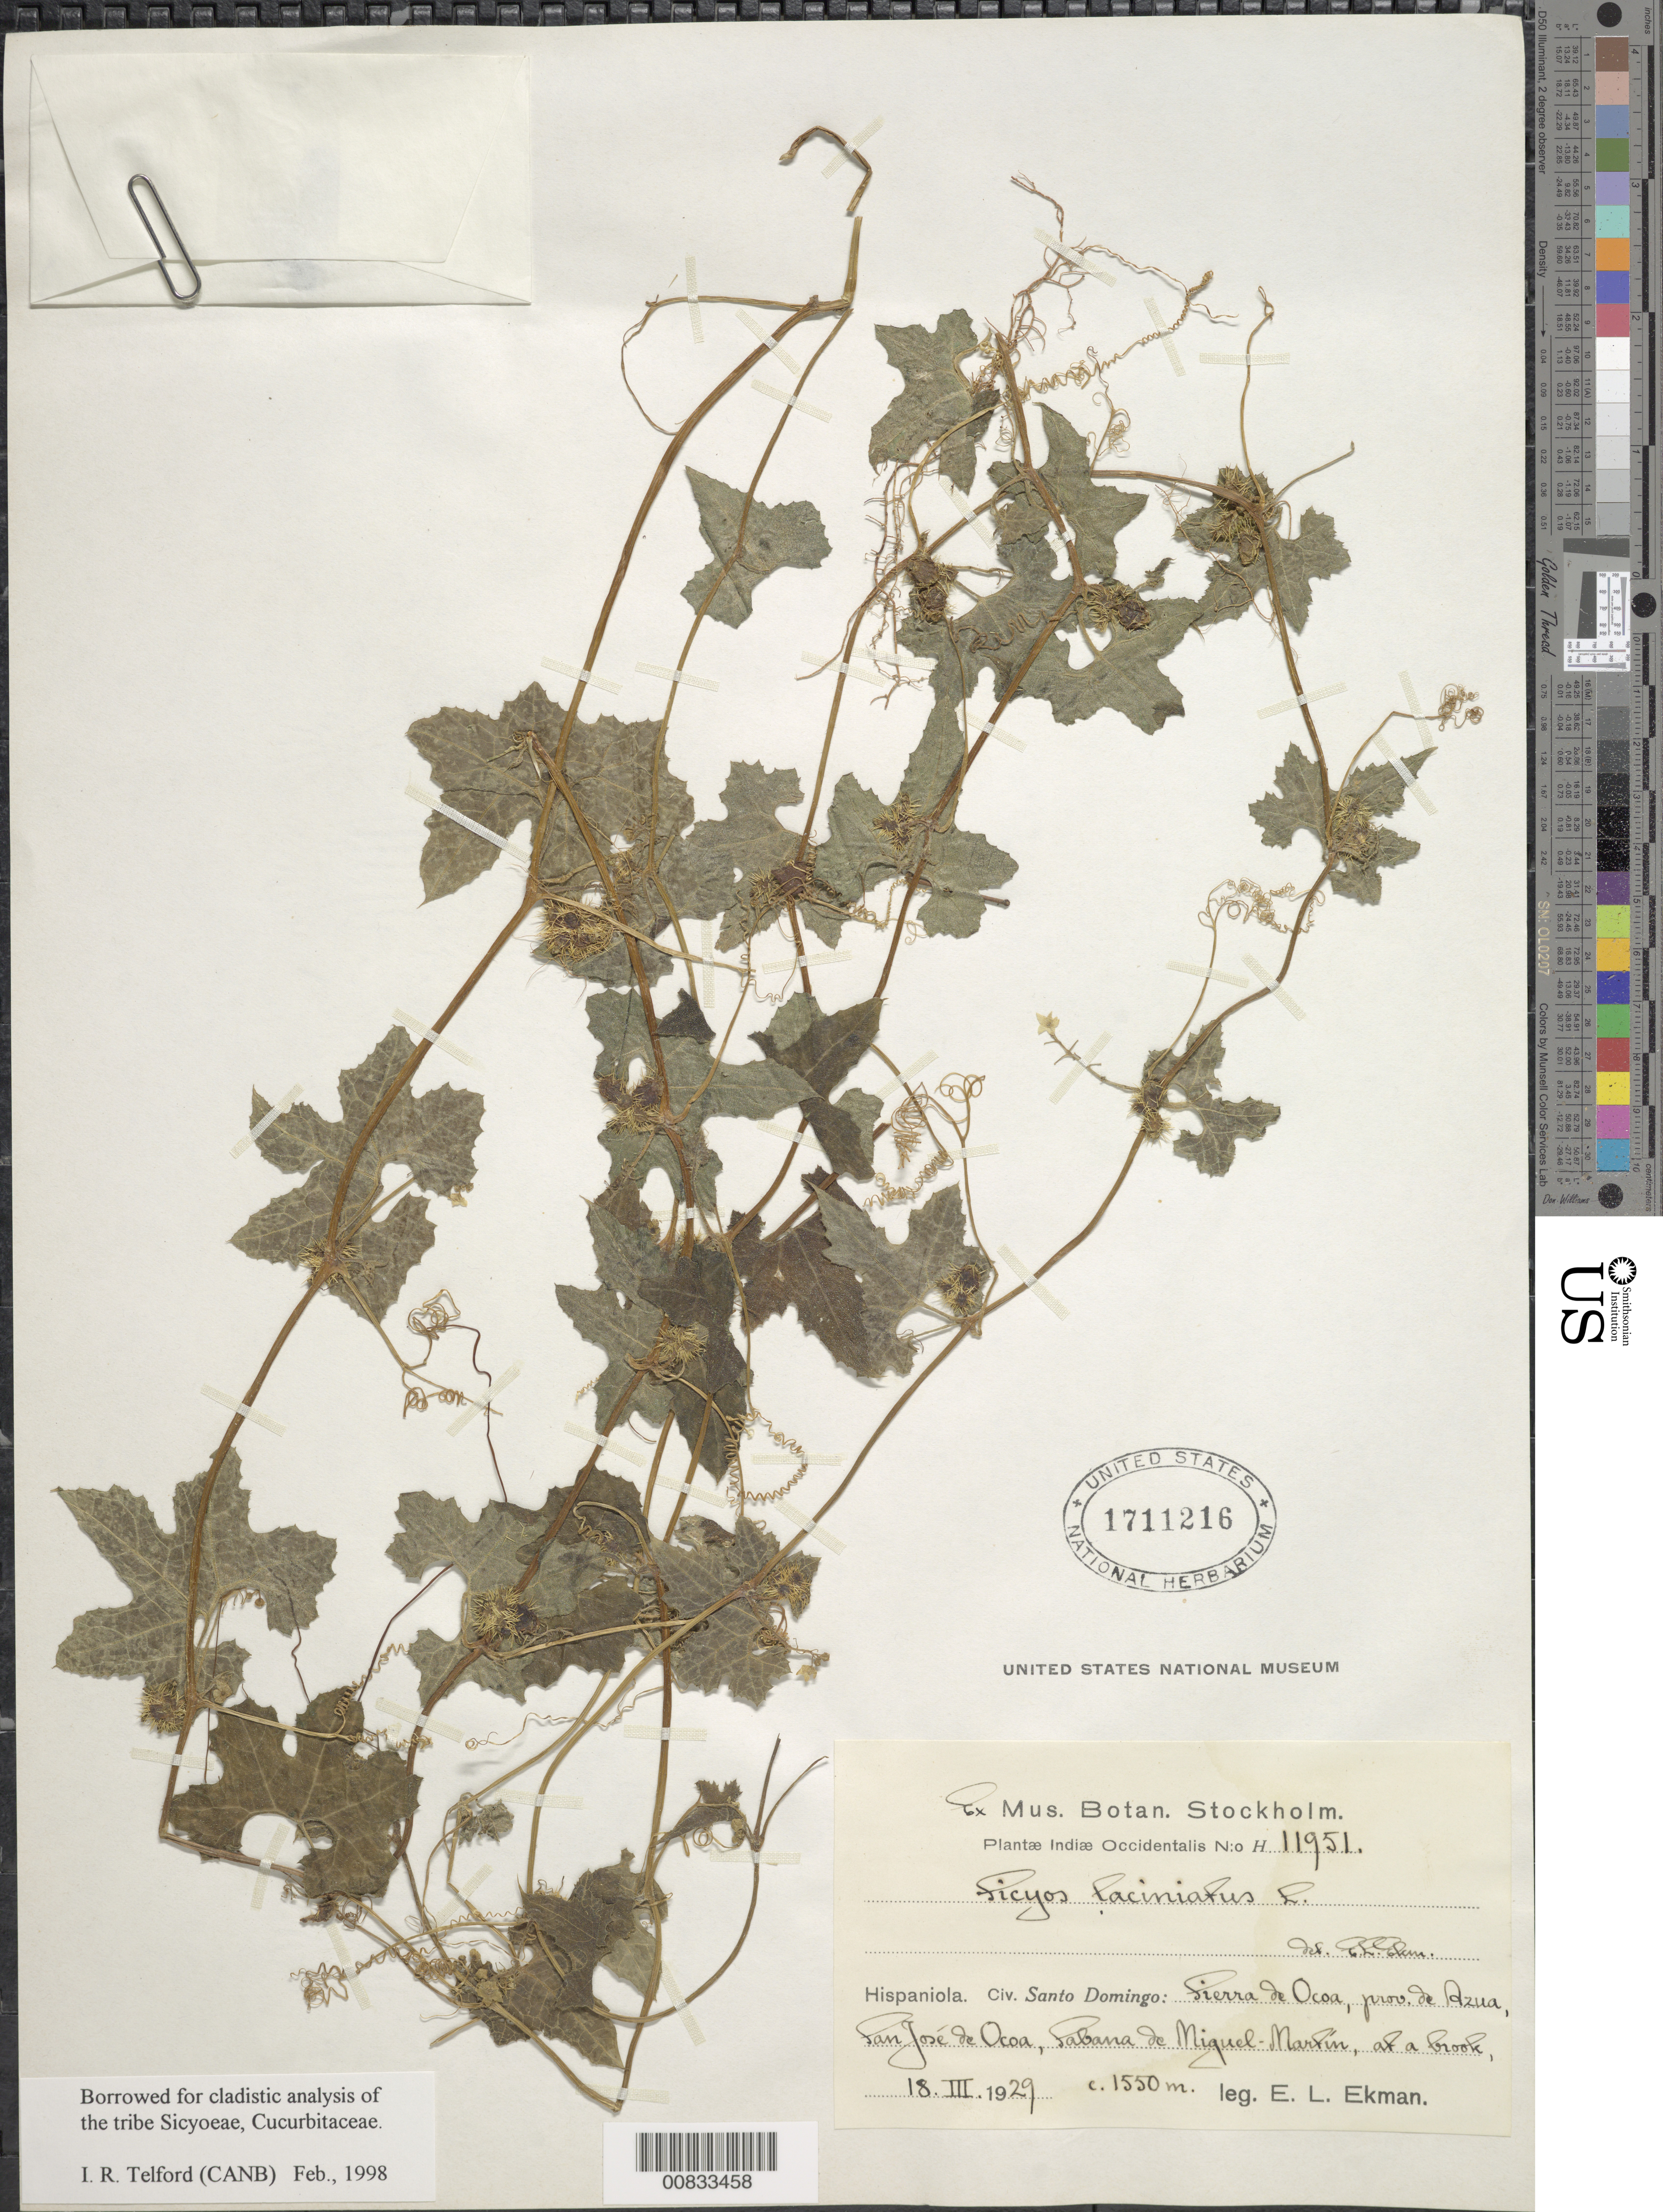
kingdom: Plantae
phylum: Tracheophyta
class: Magnoliopsida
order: Cucurbitales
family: Cucurbitaceae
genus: Sicyos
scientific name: Sicyos laciniatus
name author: L.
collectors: E. L. Ekman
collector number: H 11951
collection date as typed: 18 Mar 1929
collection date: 1929-03-18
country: Dominican Republic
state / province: Azua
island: Hispaniola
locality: Sierra de Ocoa, San José de Ocoa, Sabana de Miguel-Martín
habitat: At a brook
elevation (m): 1550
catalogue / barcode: US 1711216